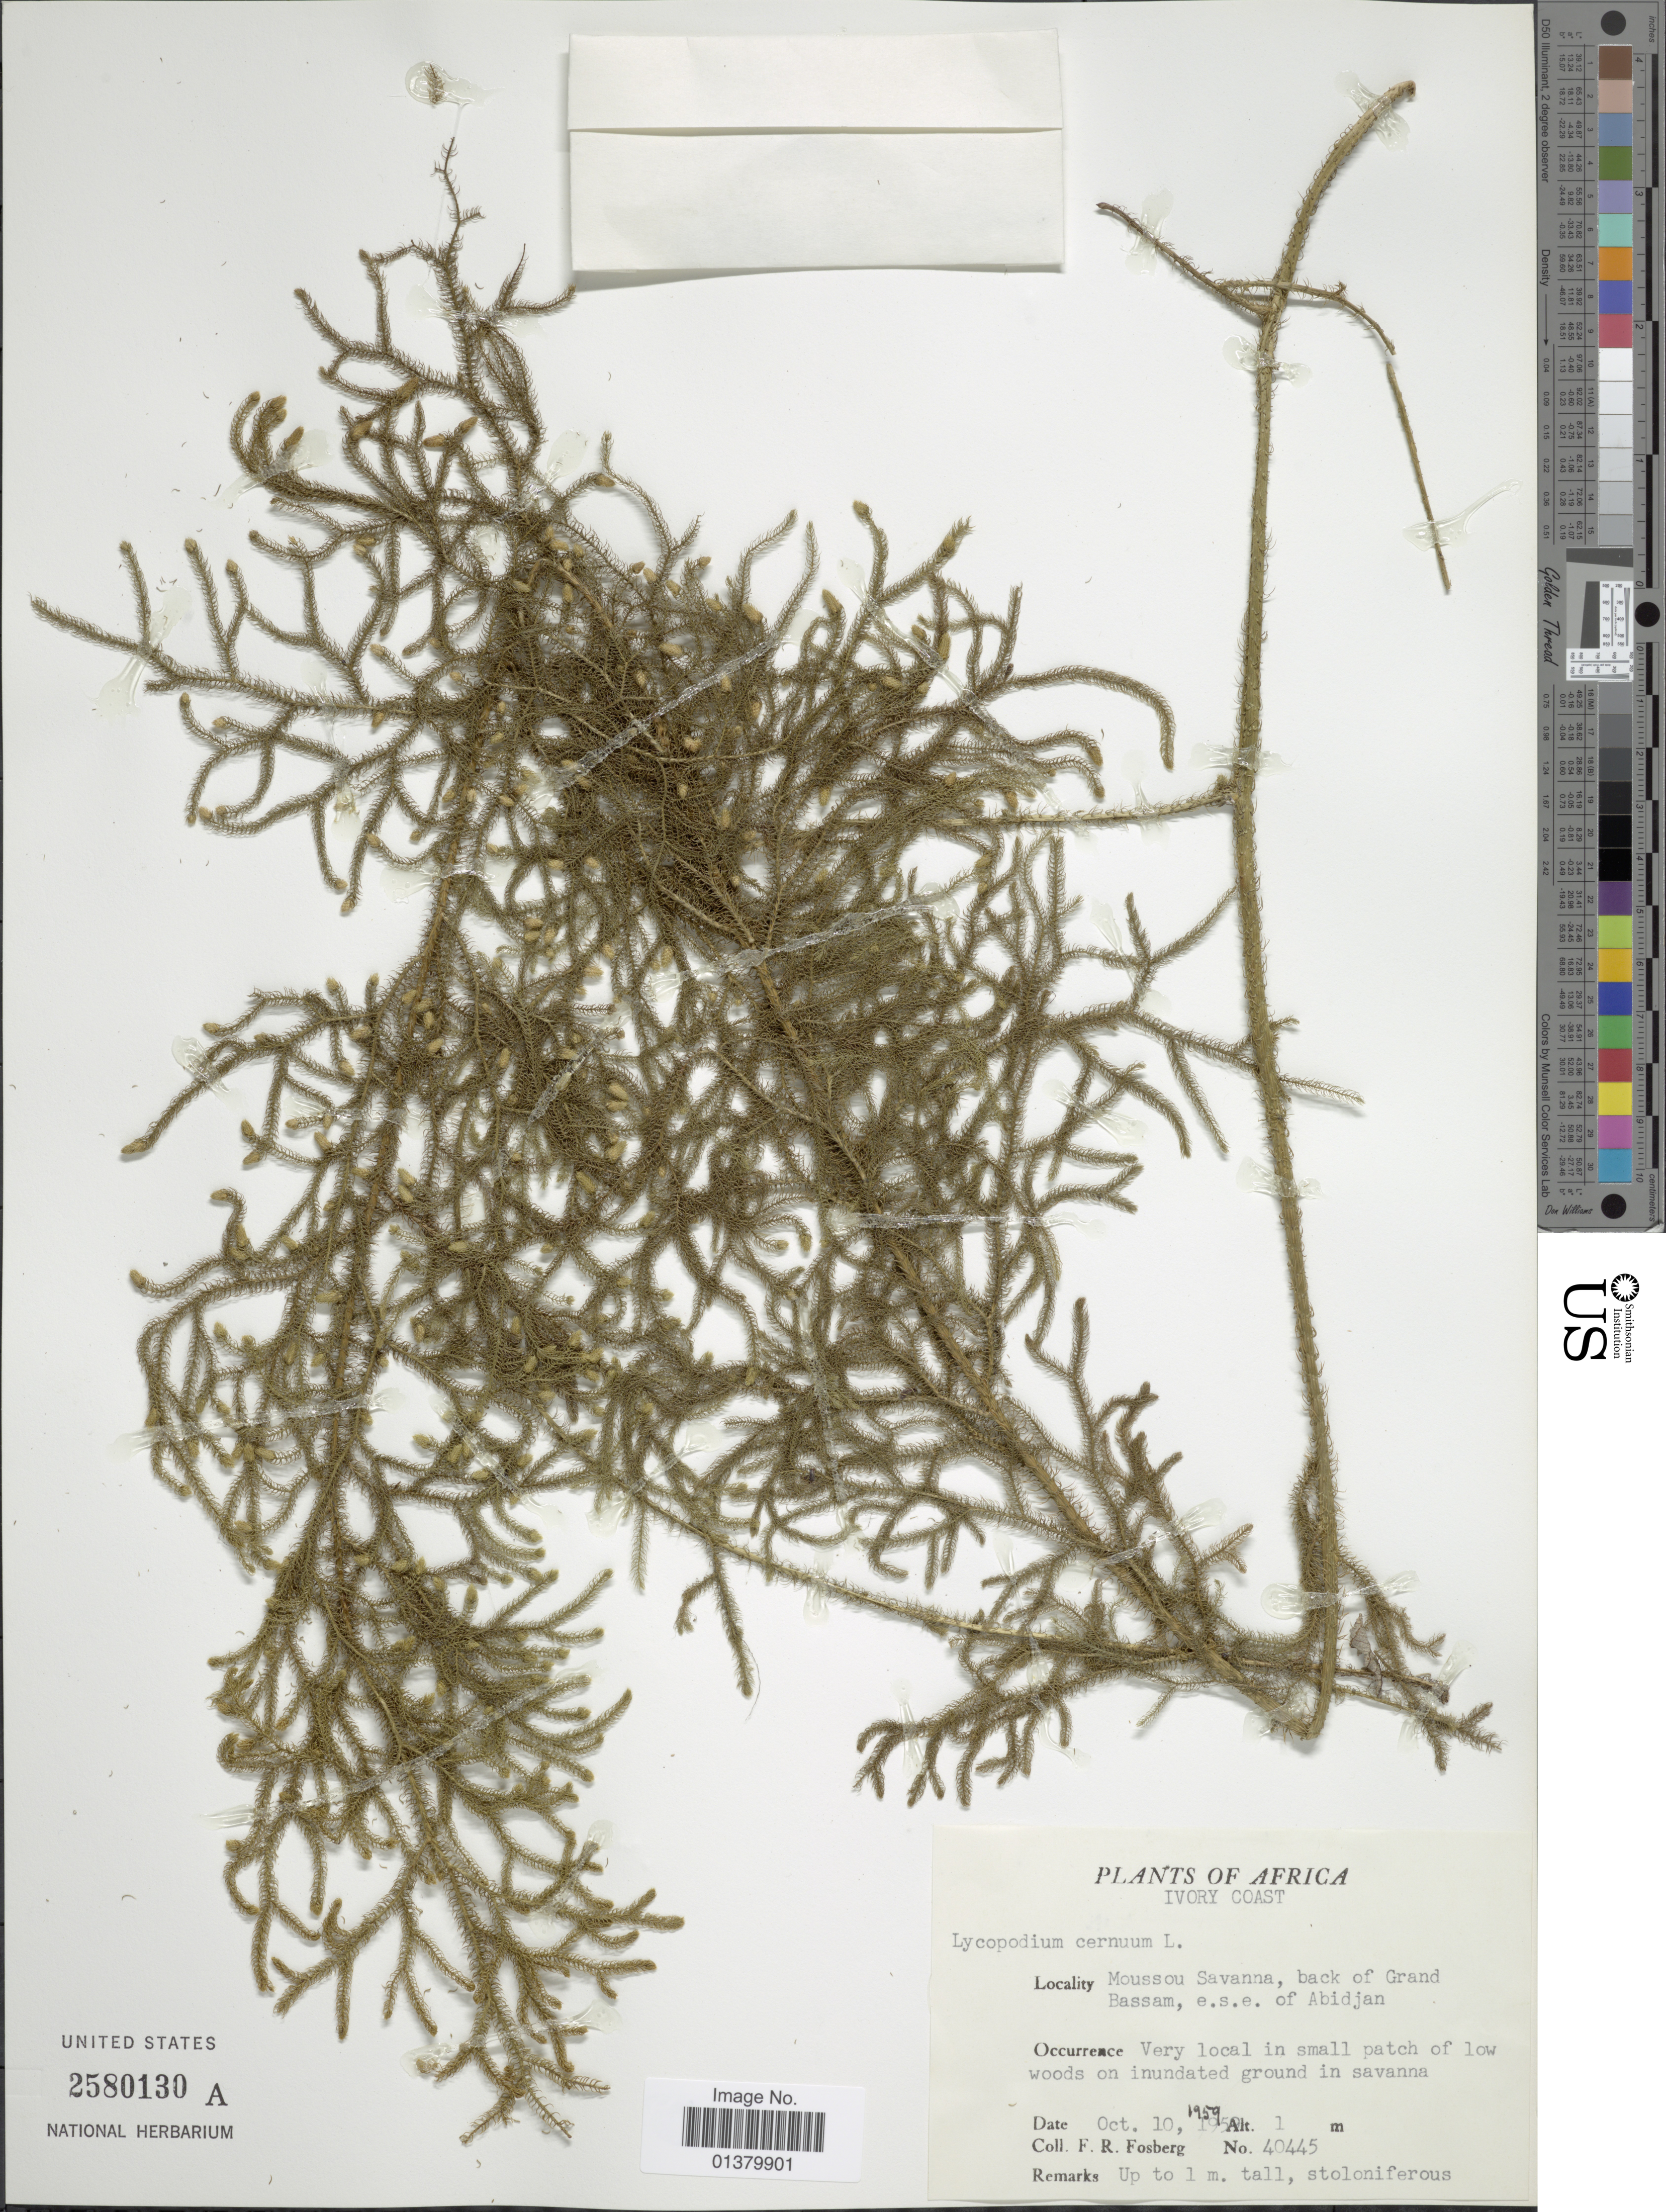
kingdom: Plantae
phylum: Tracheophyta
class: Lycopodiopsida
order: Lycopodiales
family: Lycopodiaceae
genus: Palhinhaea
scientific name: Palhinhaea cernua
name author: (L.) Vasc. & Franco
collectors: F. R. Fosberg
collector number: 40445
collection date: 1959-10-10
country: Ivory Coast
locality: Africa, Moussou Savanna, back of Grand Bassam, e.s.e of Abidjan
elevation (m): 1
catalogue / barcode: US 2580130A